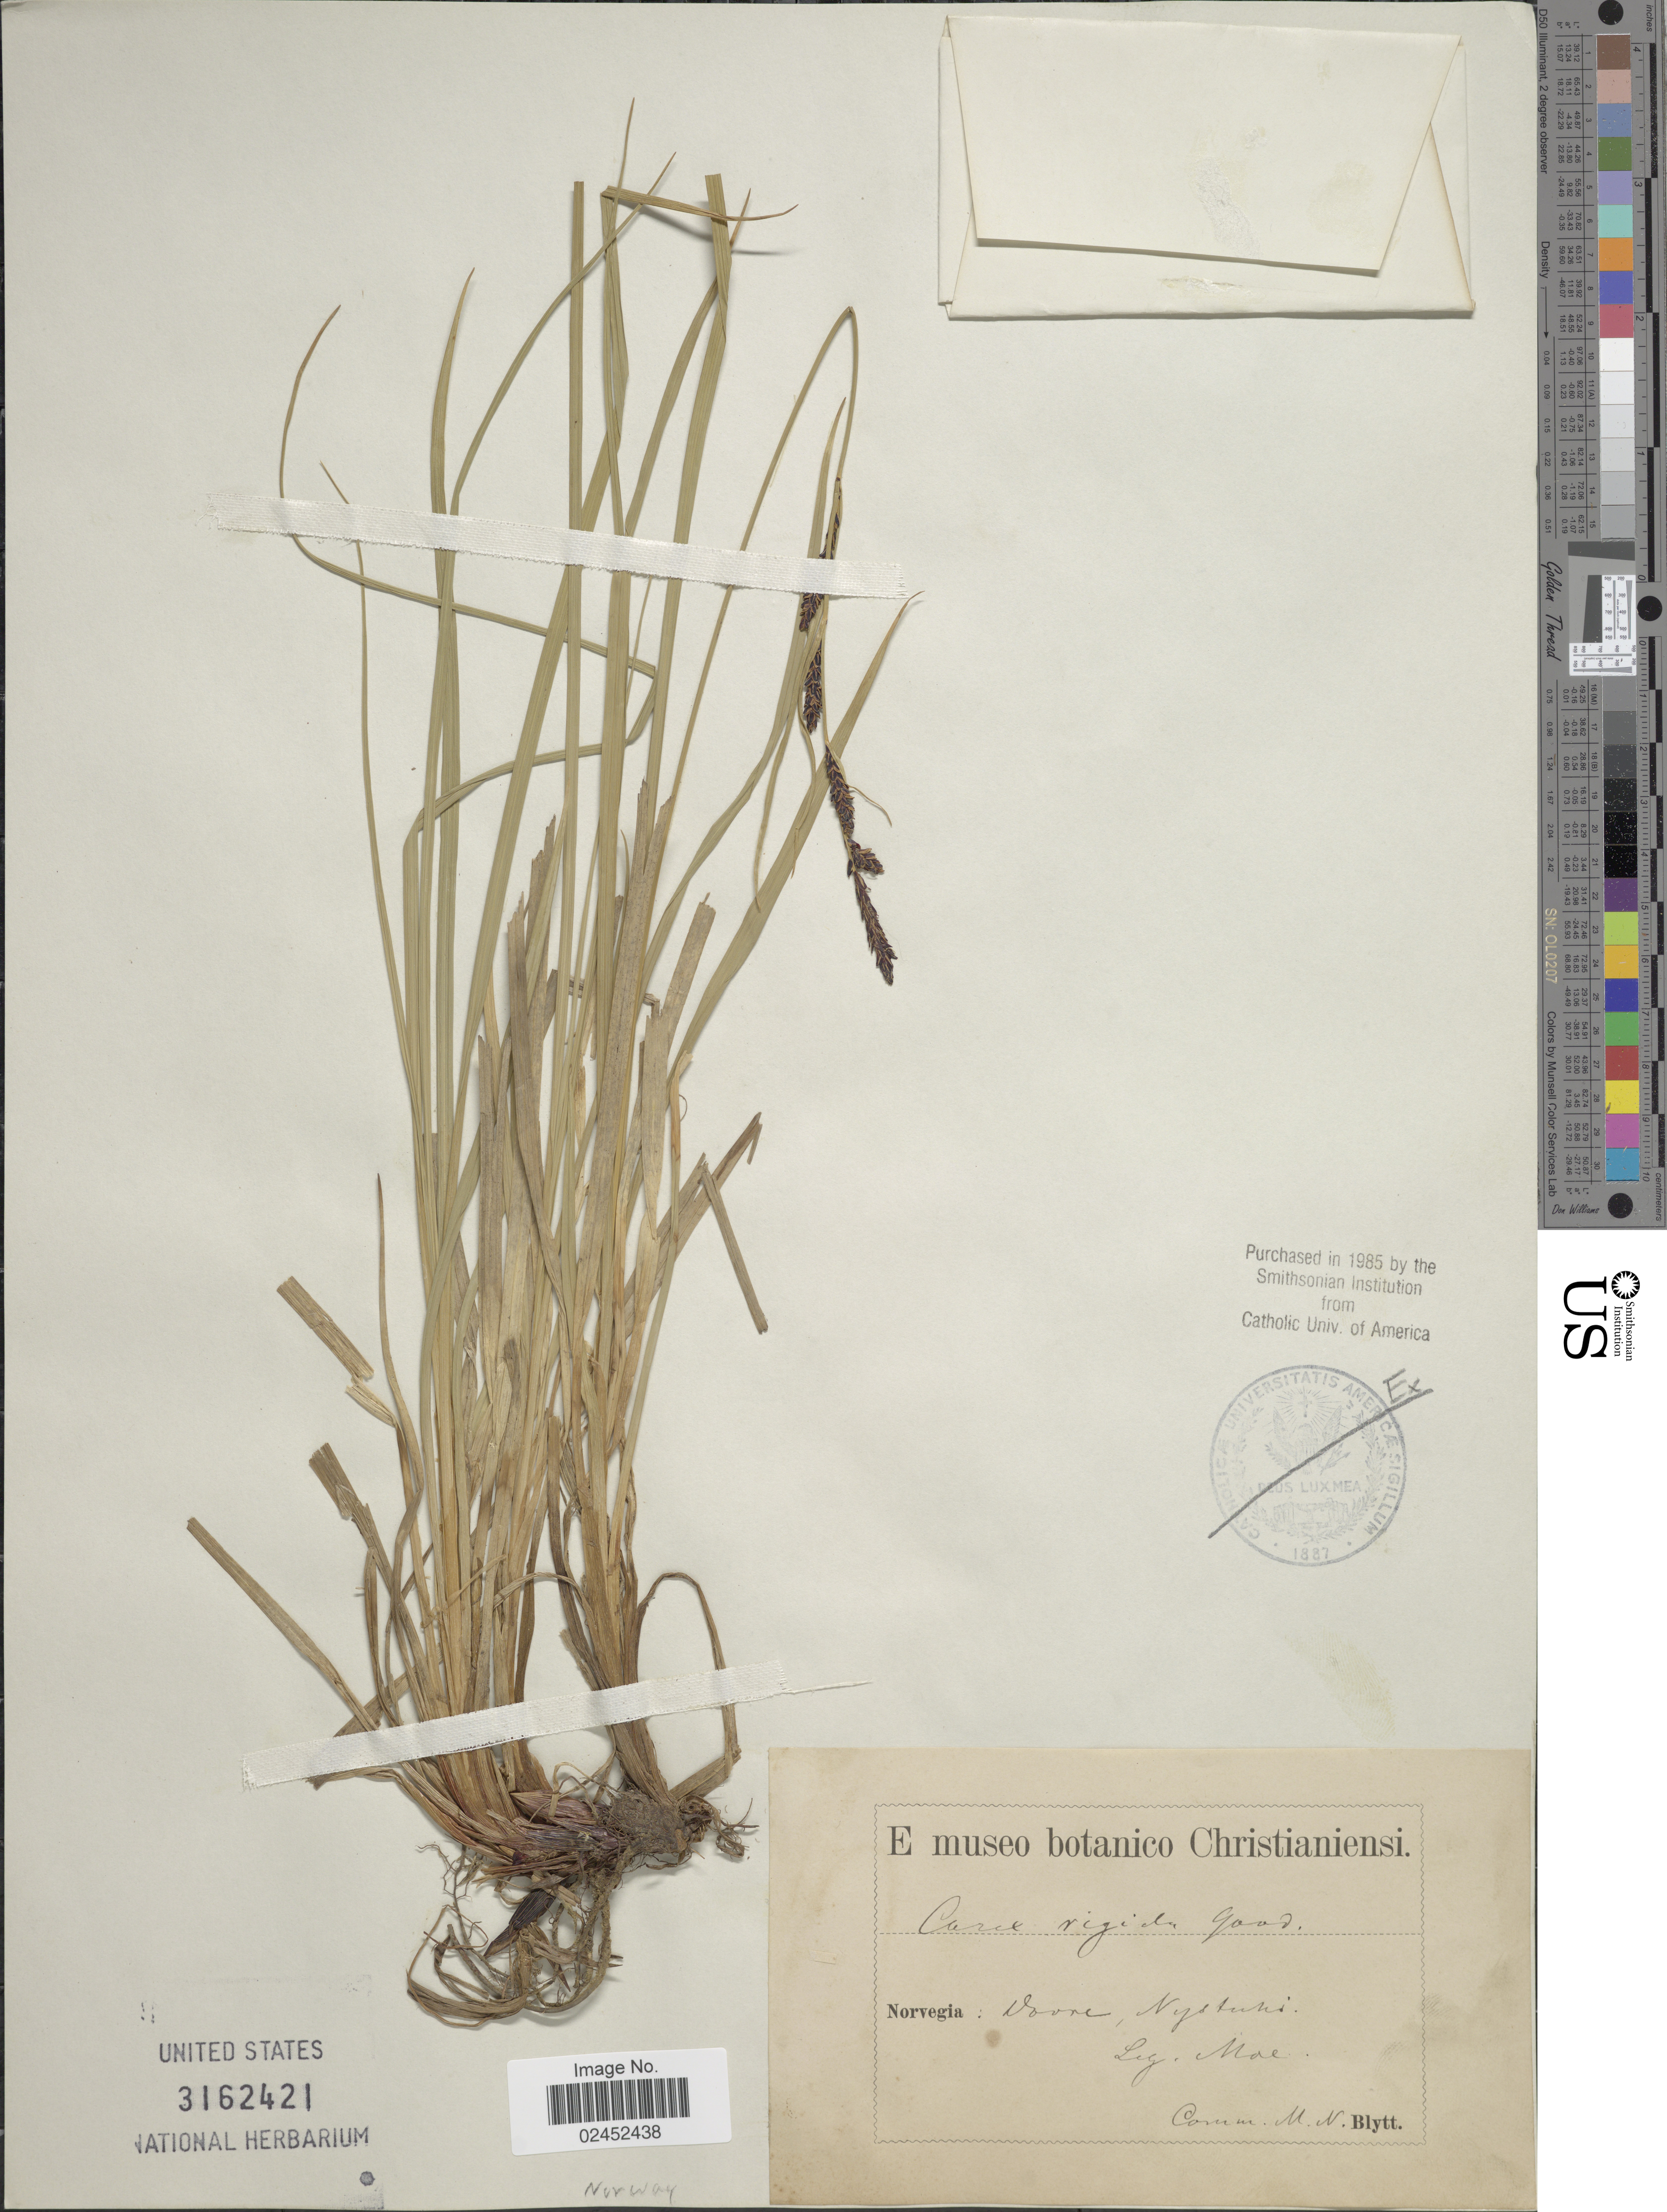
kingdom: Plantae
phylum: Tracheophyta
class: Liliopsida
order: Poales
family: Cyperaceae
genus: Carex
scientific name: Carex bigelowii subsp. bigelowii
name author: Torr. ex Schwein.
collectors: -. Moe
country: Norway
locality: Norvegia: Dovre, Nystuho.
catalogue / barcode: US 3162421